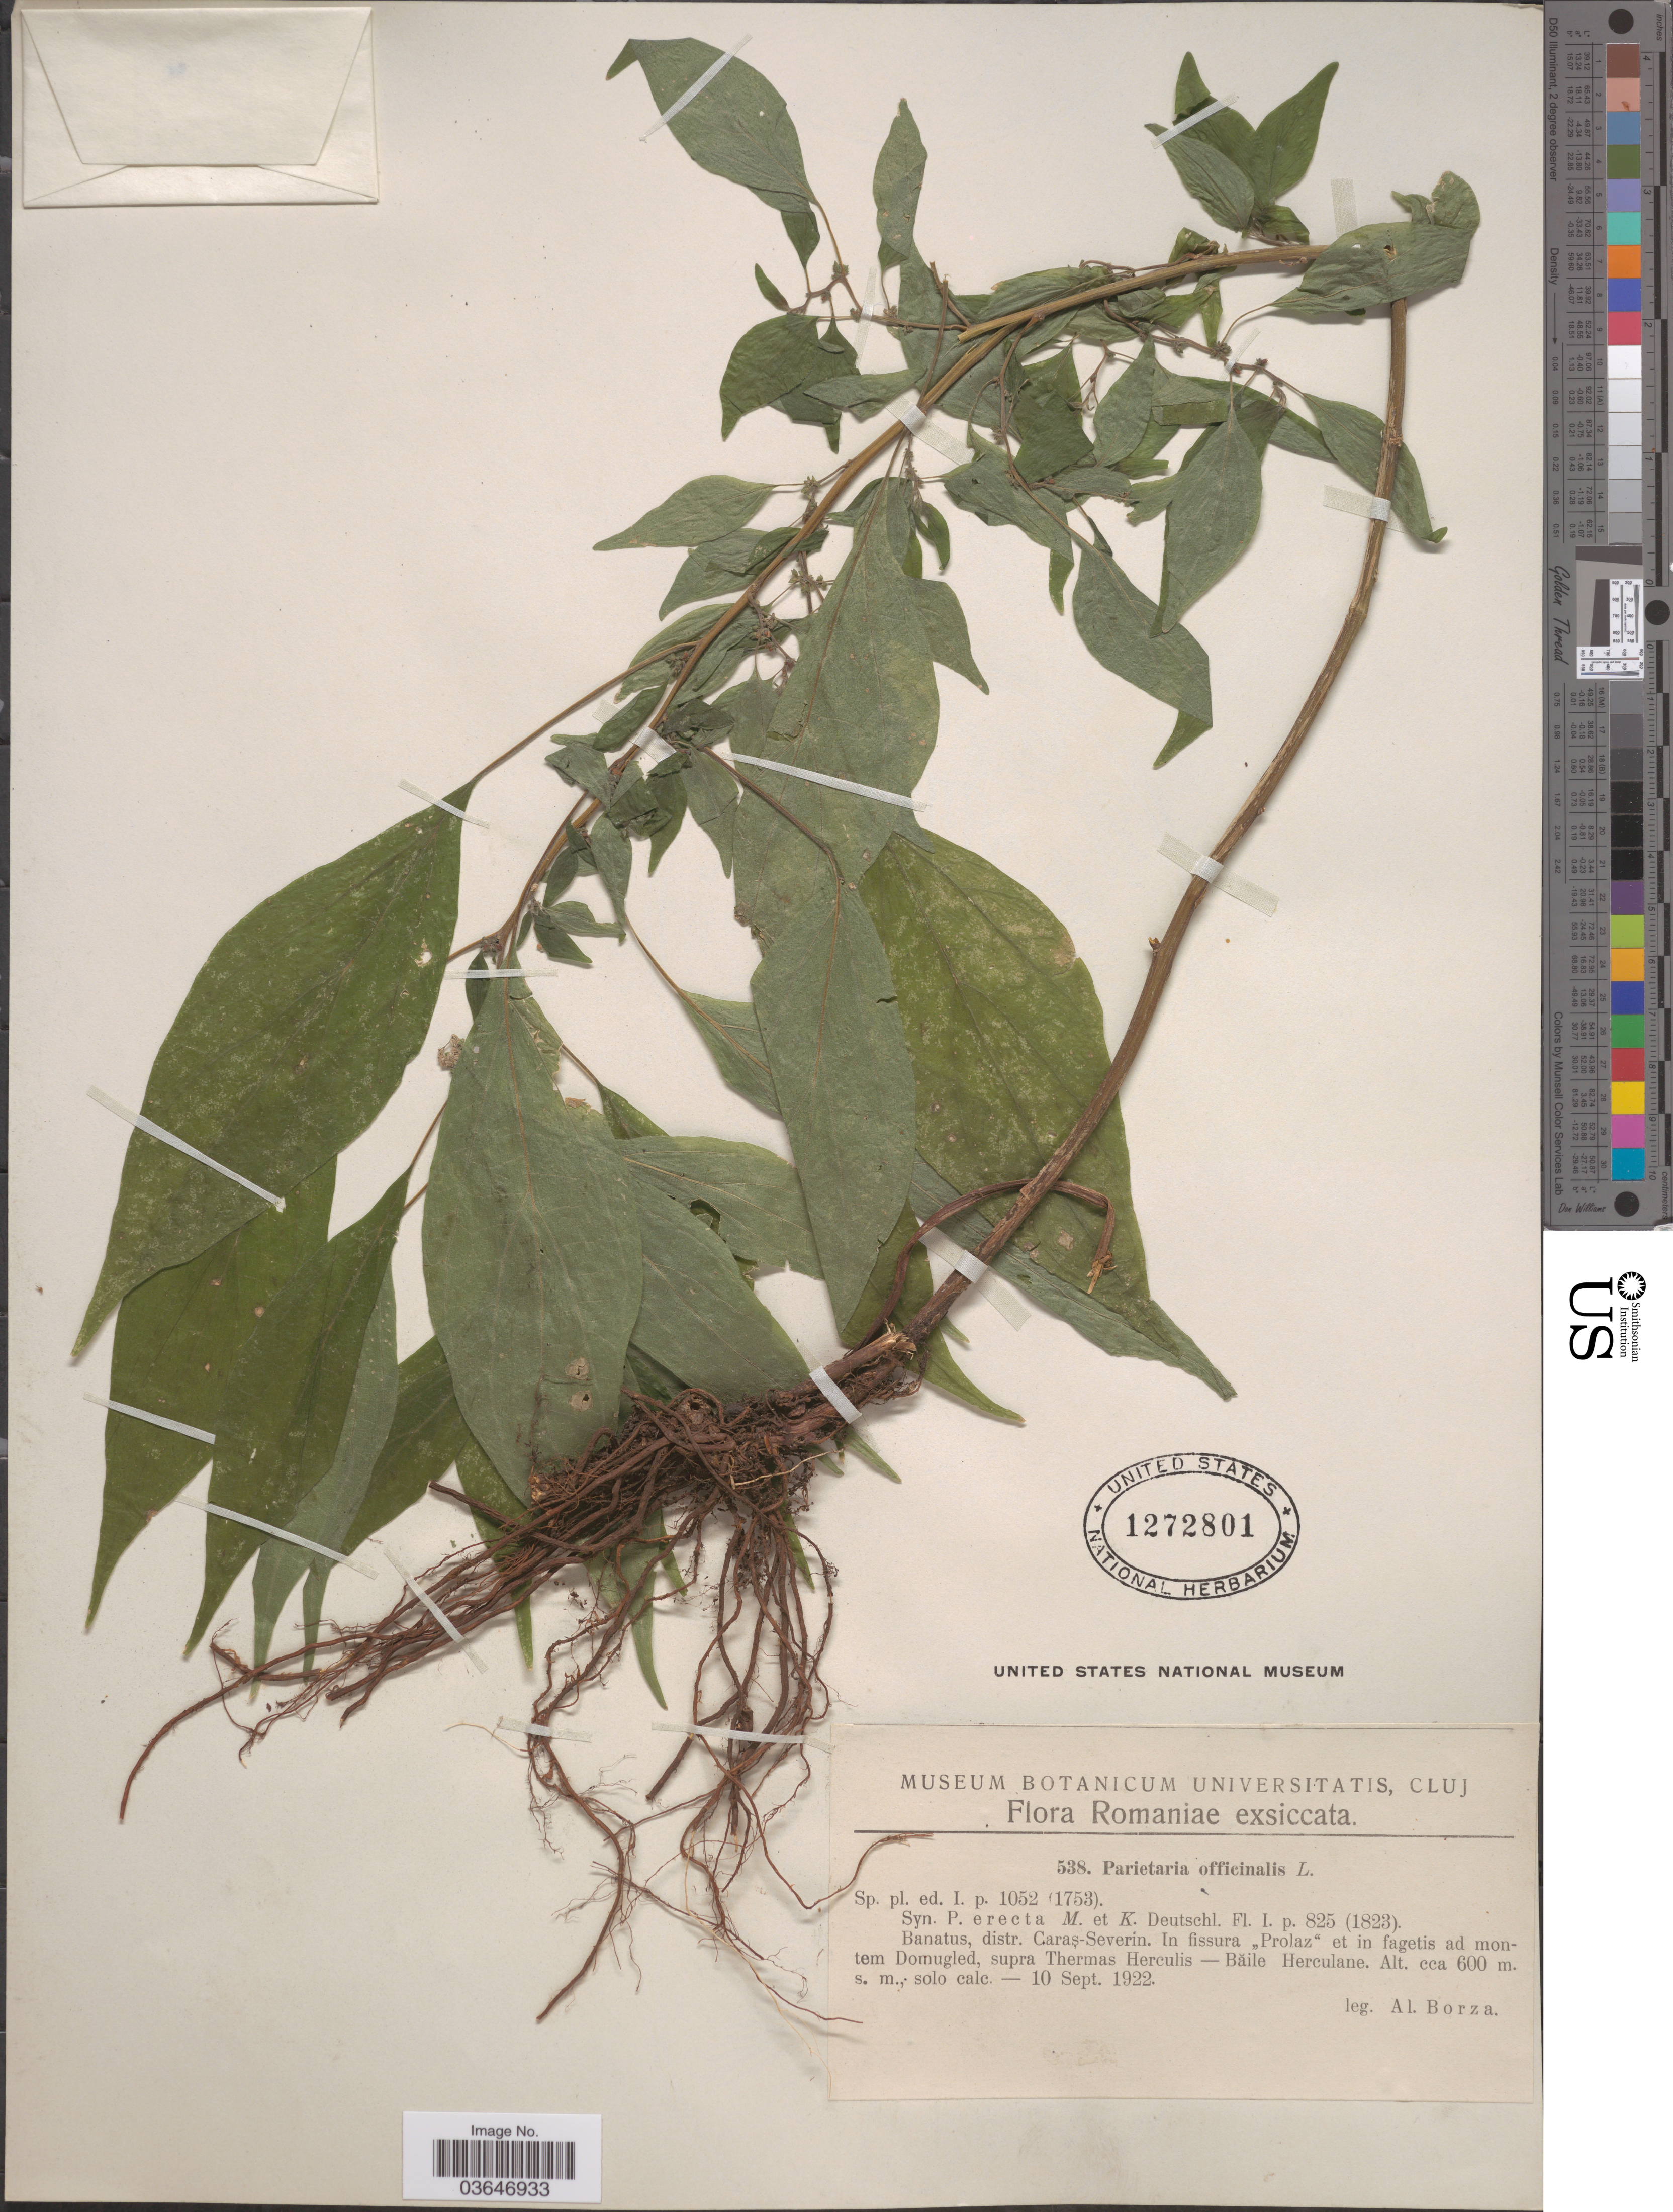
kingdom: Plantae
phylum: Tracheophyta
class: Magnoliopsida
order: Rosales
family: Urticaceae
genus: Parietaria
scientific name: Parietaria officinalis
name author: L.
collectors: A. Borza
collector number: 538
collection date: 1922-09-10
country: Romania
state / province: Caras-Severin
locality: Banatus, distr. Caraş-Severin. In fissura "Prolaz" et in fagetis ad montem Domugled, supra Thermas Herculis-Băile Herculane.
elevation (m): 600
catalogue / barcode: US 1272801